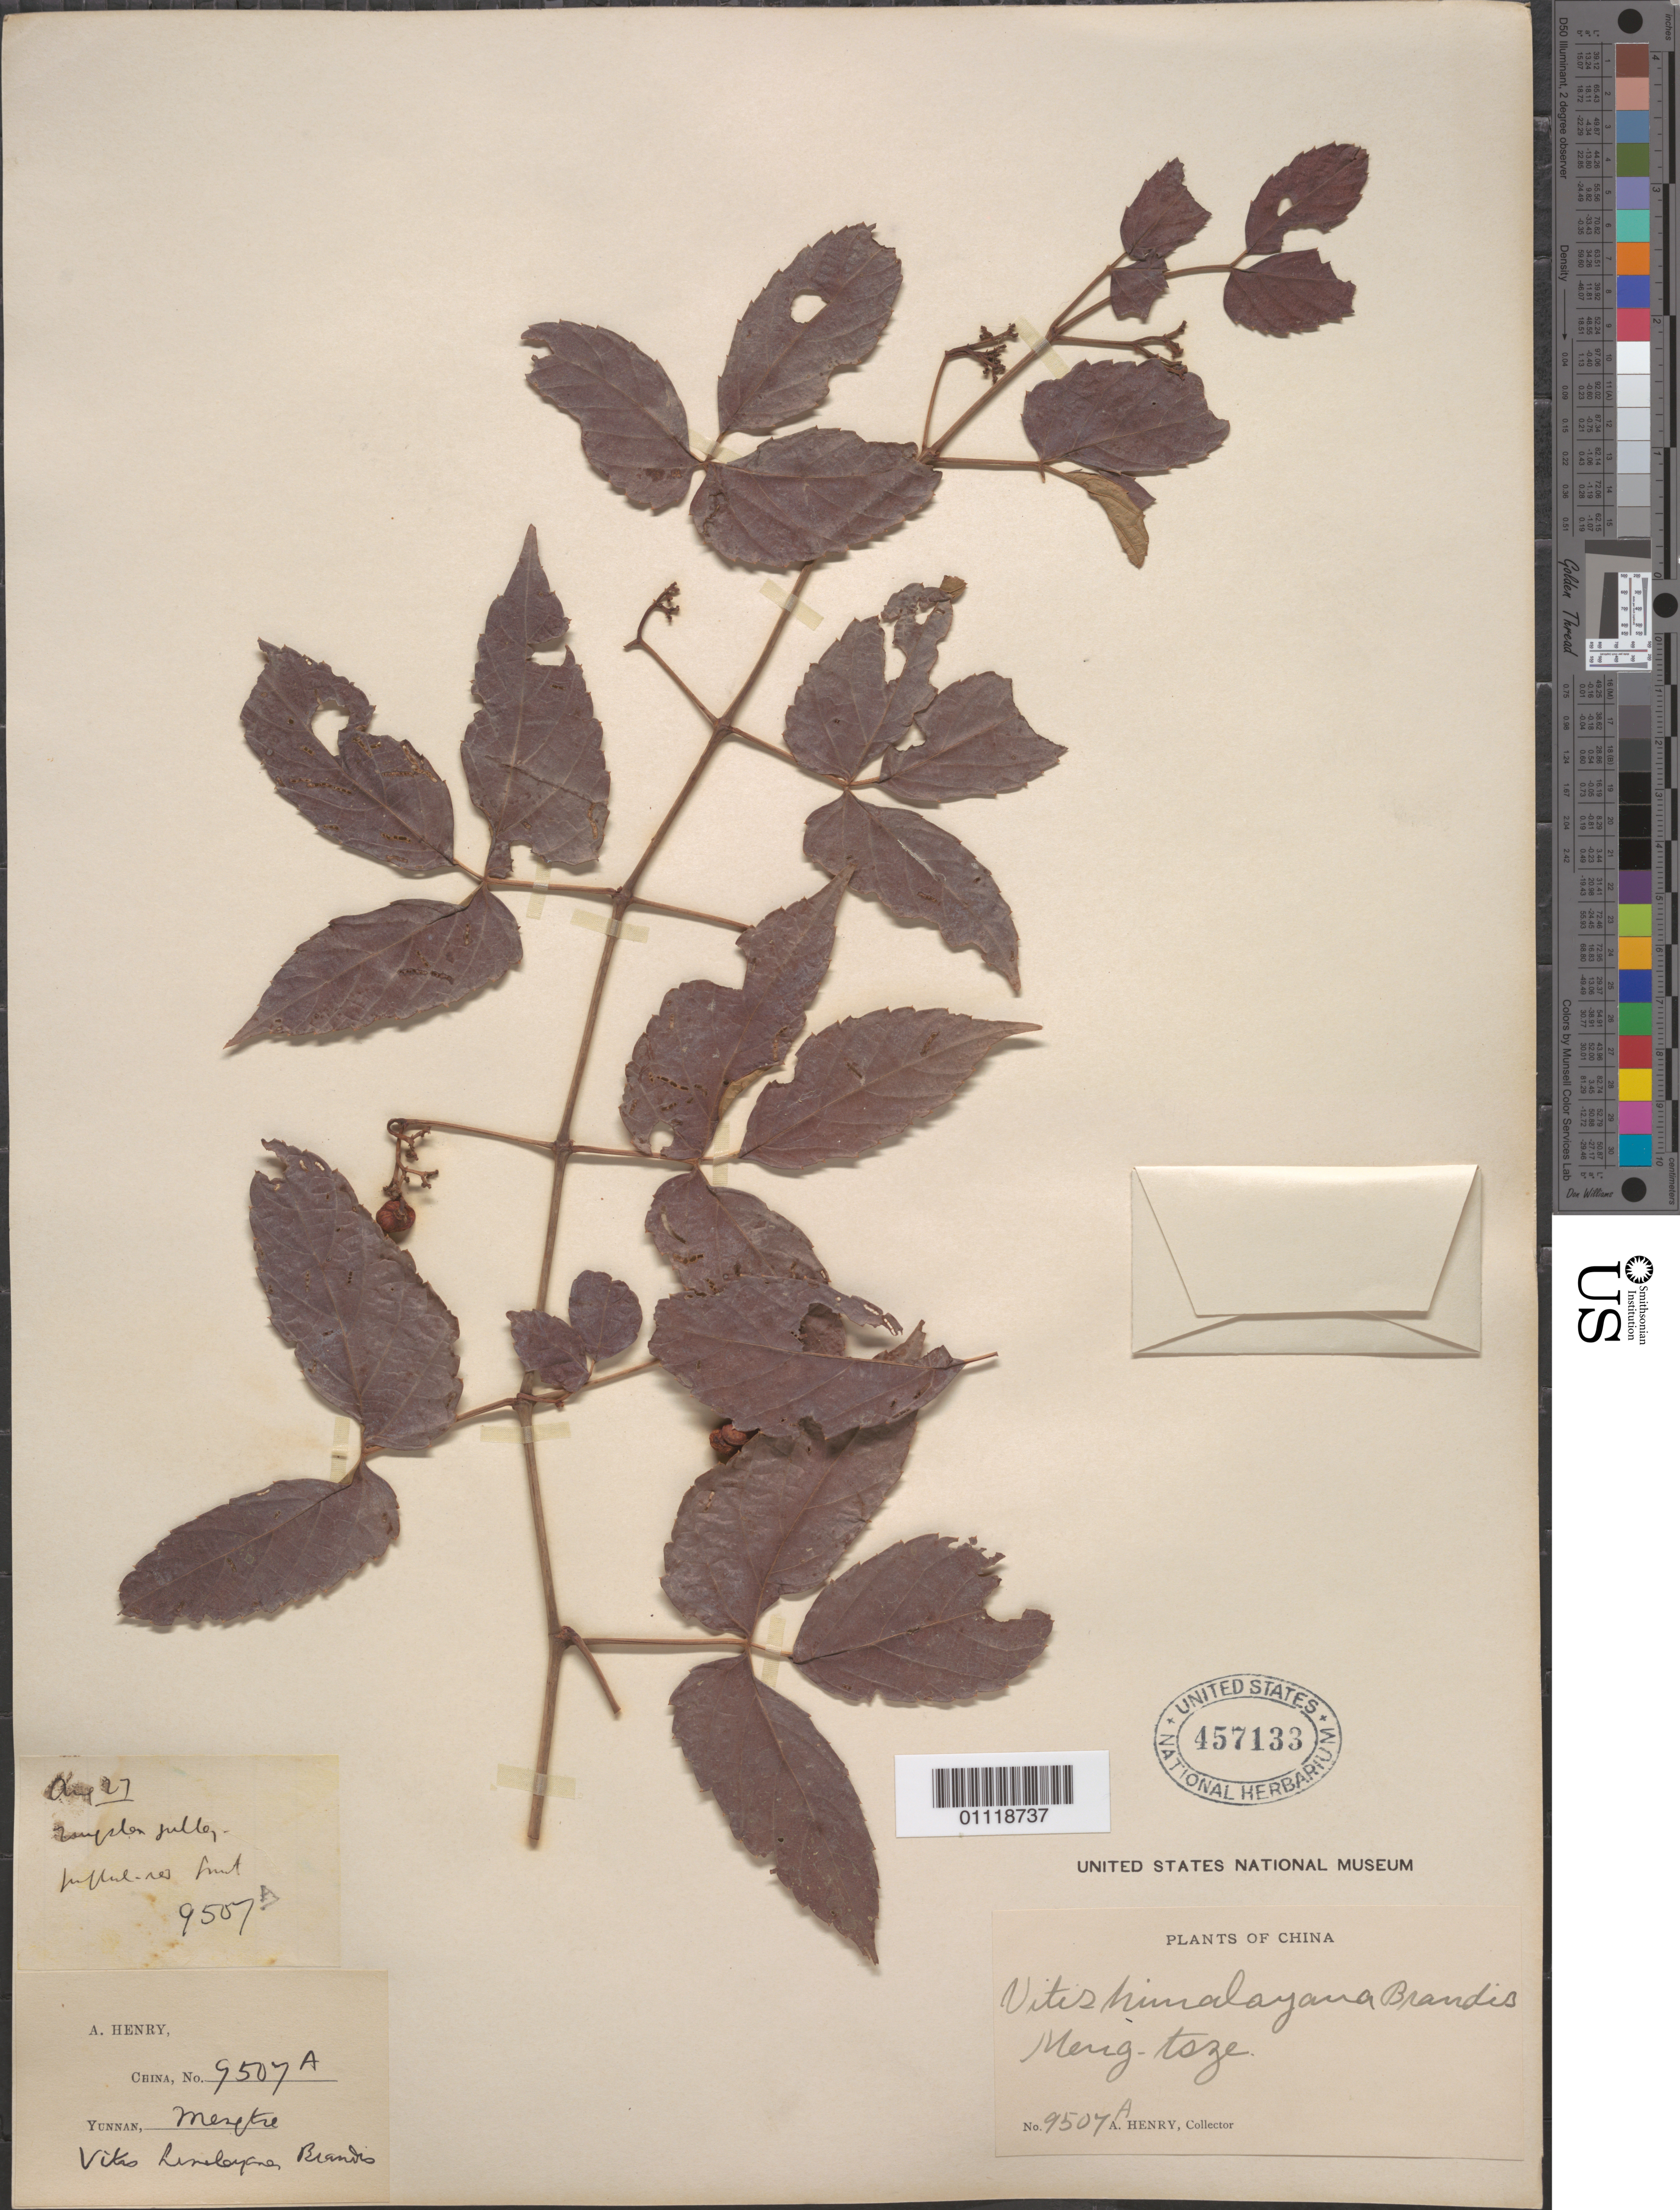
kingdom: Plantae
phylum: Tracheophyta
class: Magnoliopsida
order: Vitales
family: Vitaceae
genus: Parthenocissus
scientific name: Parthenocissus himalayana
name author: (Royle) Planch.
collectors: A. Henry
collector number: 9507 A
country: China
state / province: Yunnan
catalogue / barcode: US 457133